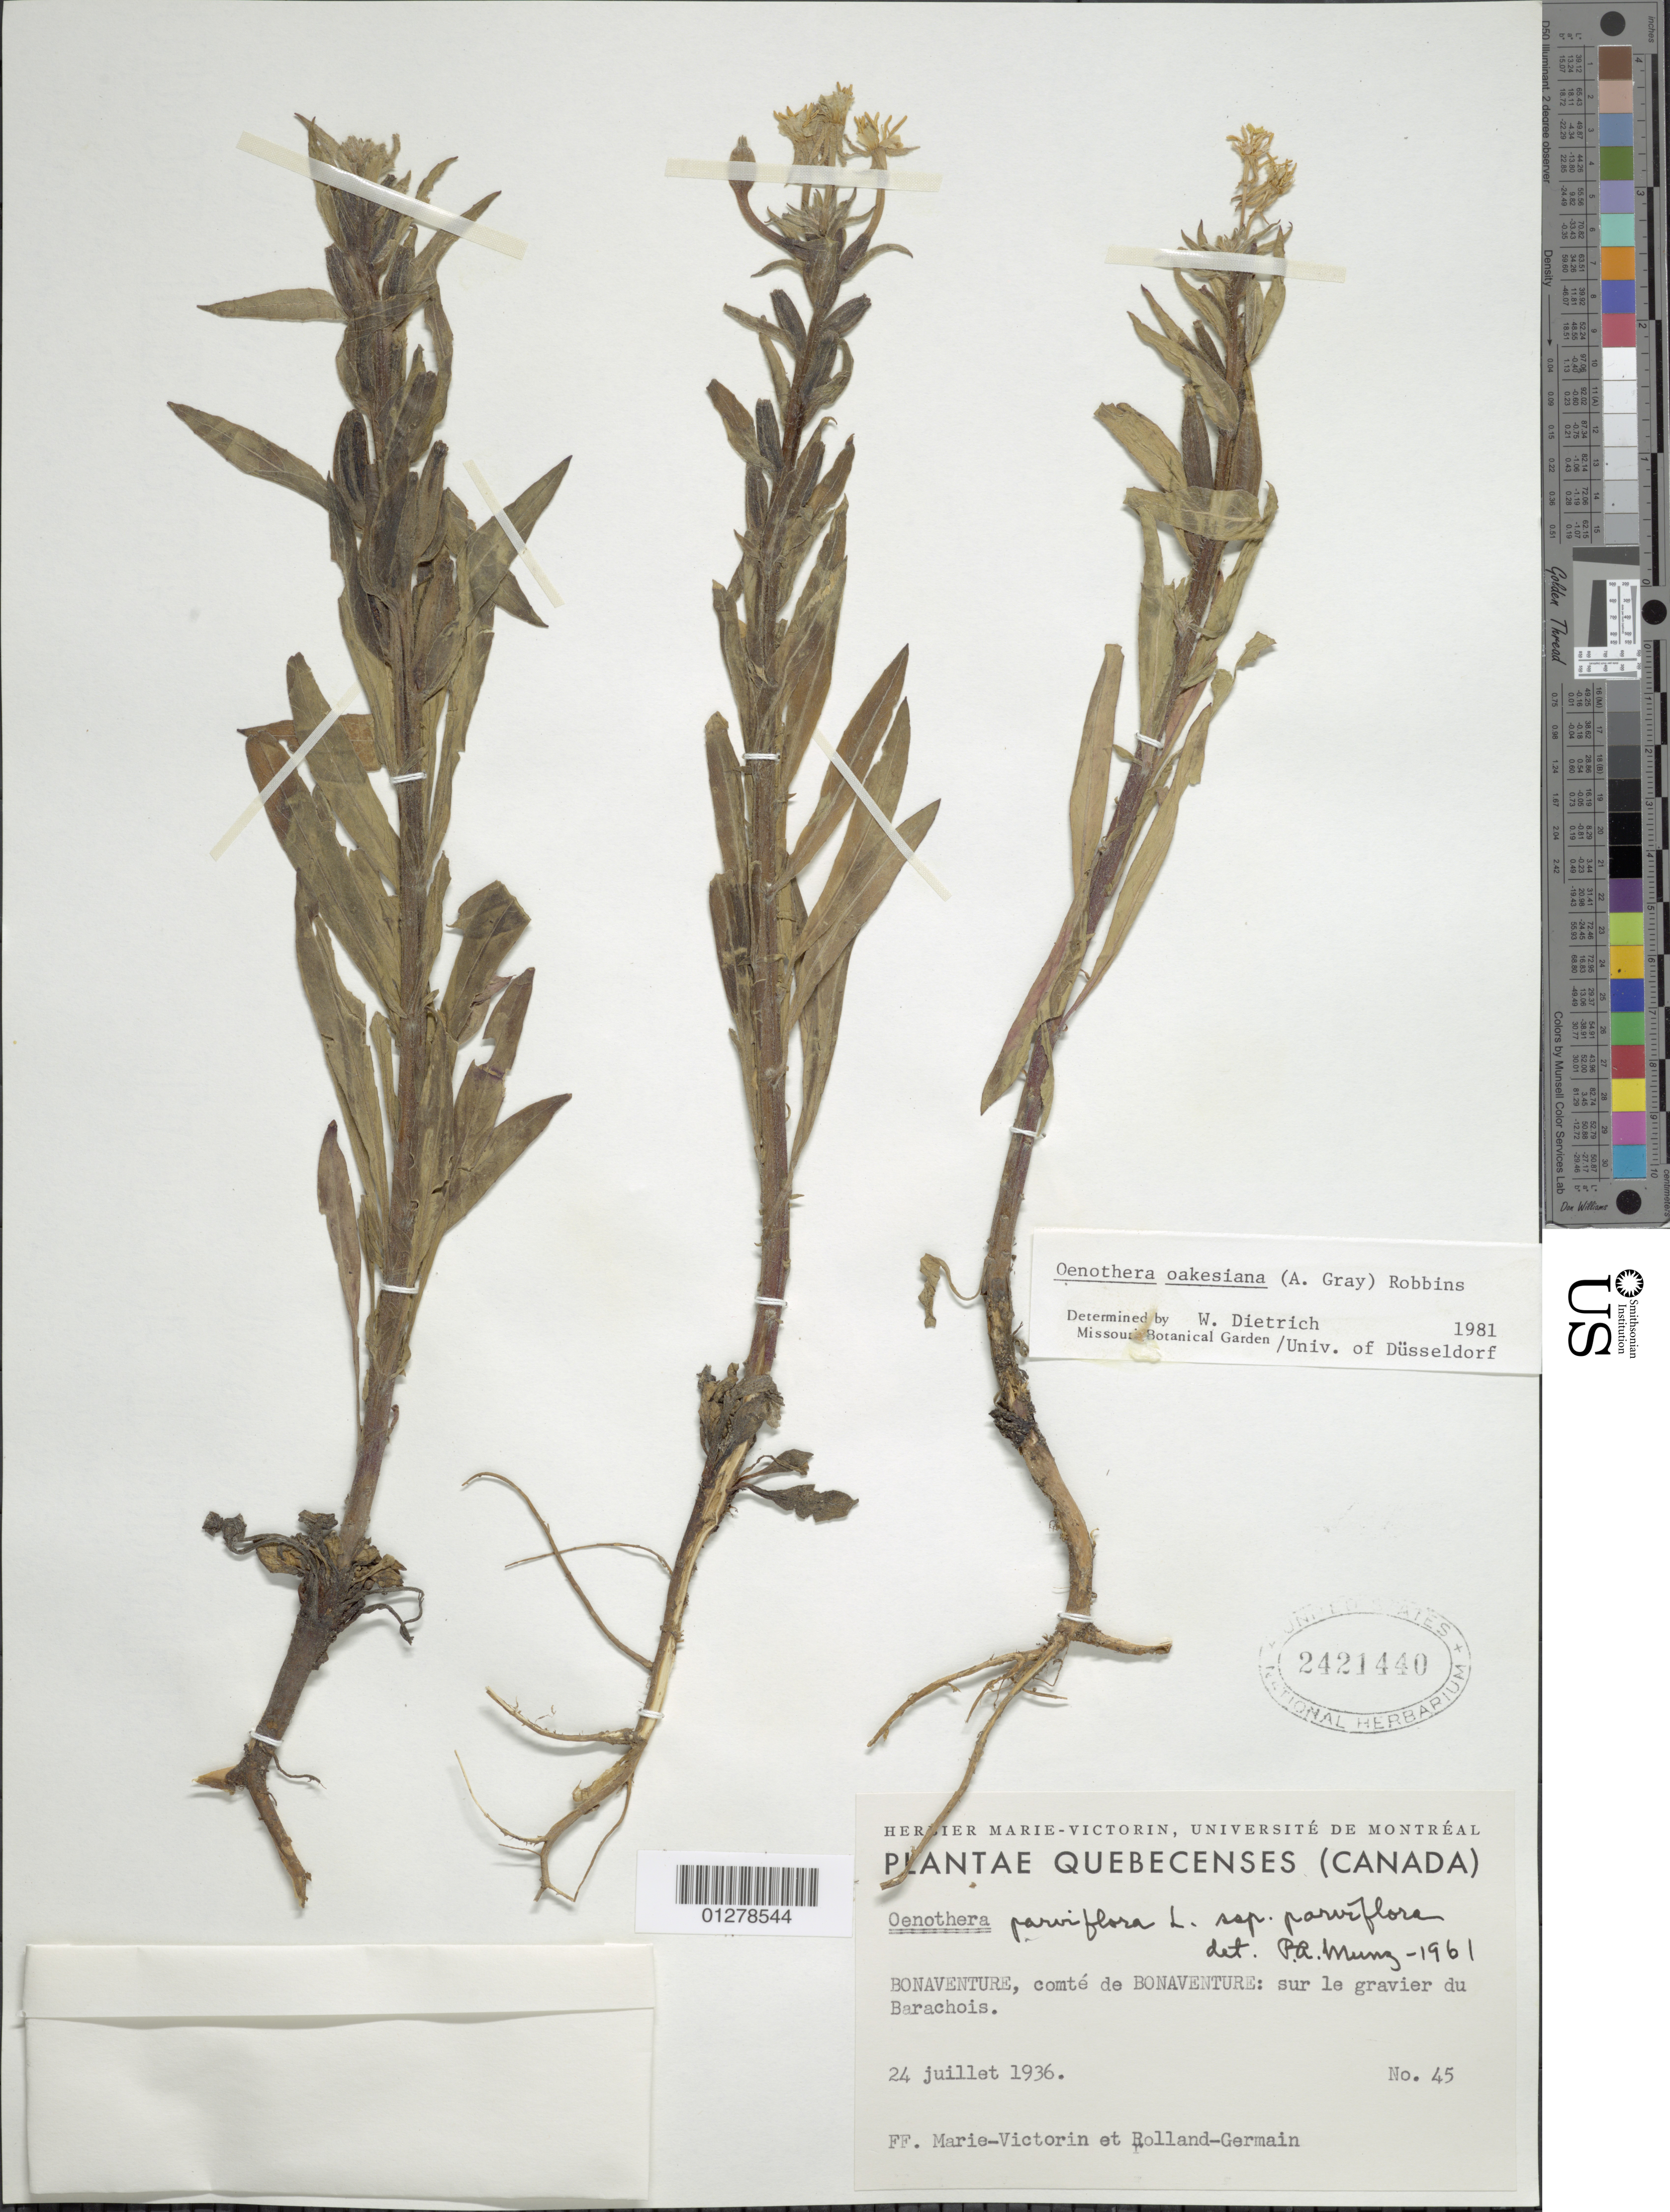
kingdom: Plantae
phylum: Tracheophyta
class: Magnoliopsida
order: Myrtales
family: Onagraceae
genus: Oenothera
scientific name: Oenothera oakesiana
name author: (A. Gray) J.W. Robbins ex S. Watson & J.M. Coult.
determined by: Dietrich, W.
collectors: Fr. Marie-Victorin & Rolland-Germain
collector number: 45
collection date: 1936-07-24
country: Canada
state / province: Quebec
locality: Bonaventure.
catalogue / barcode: US 2421440